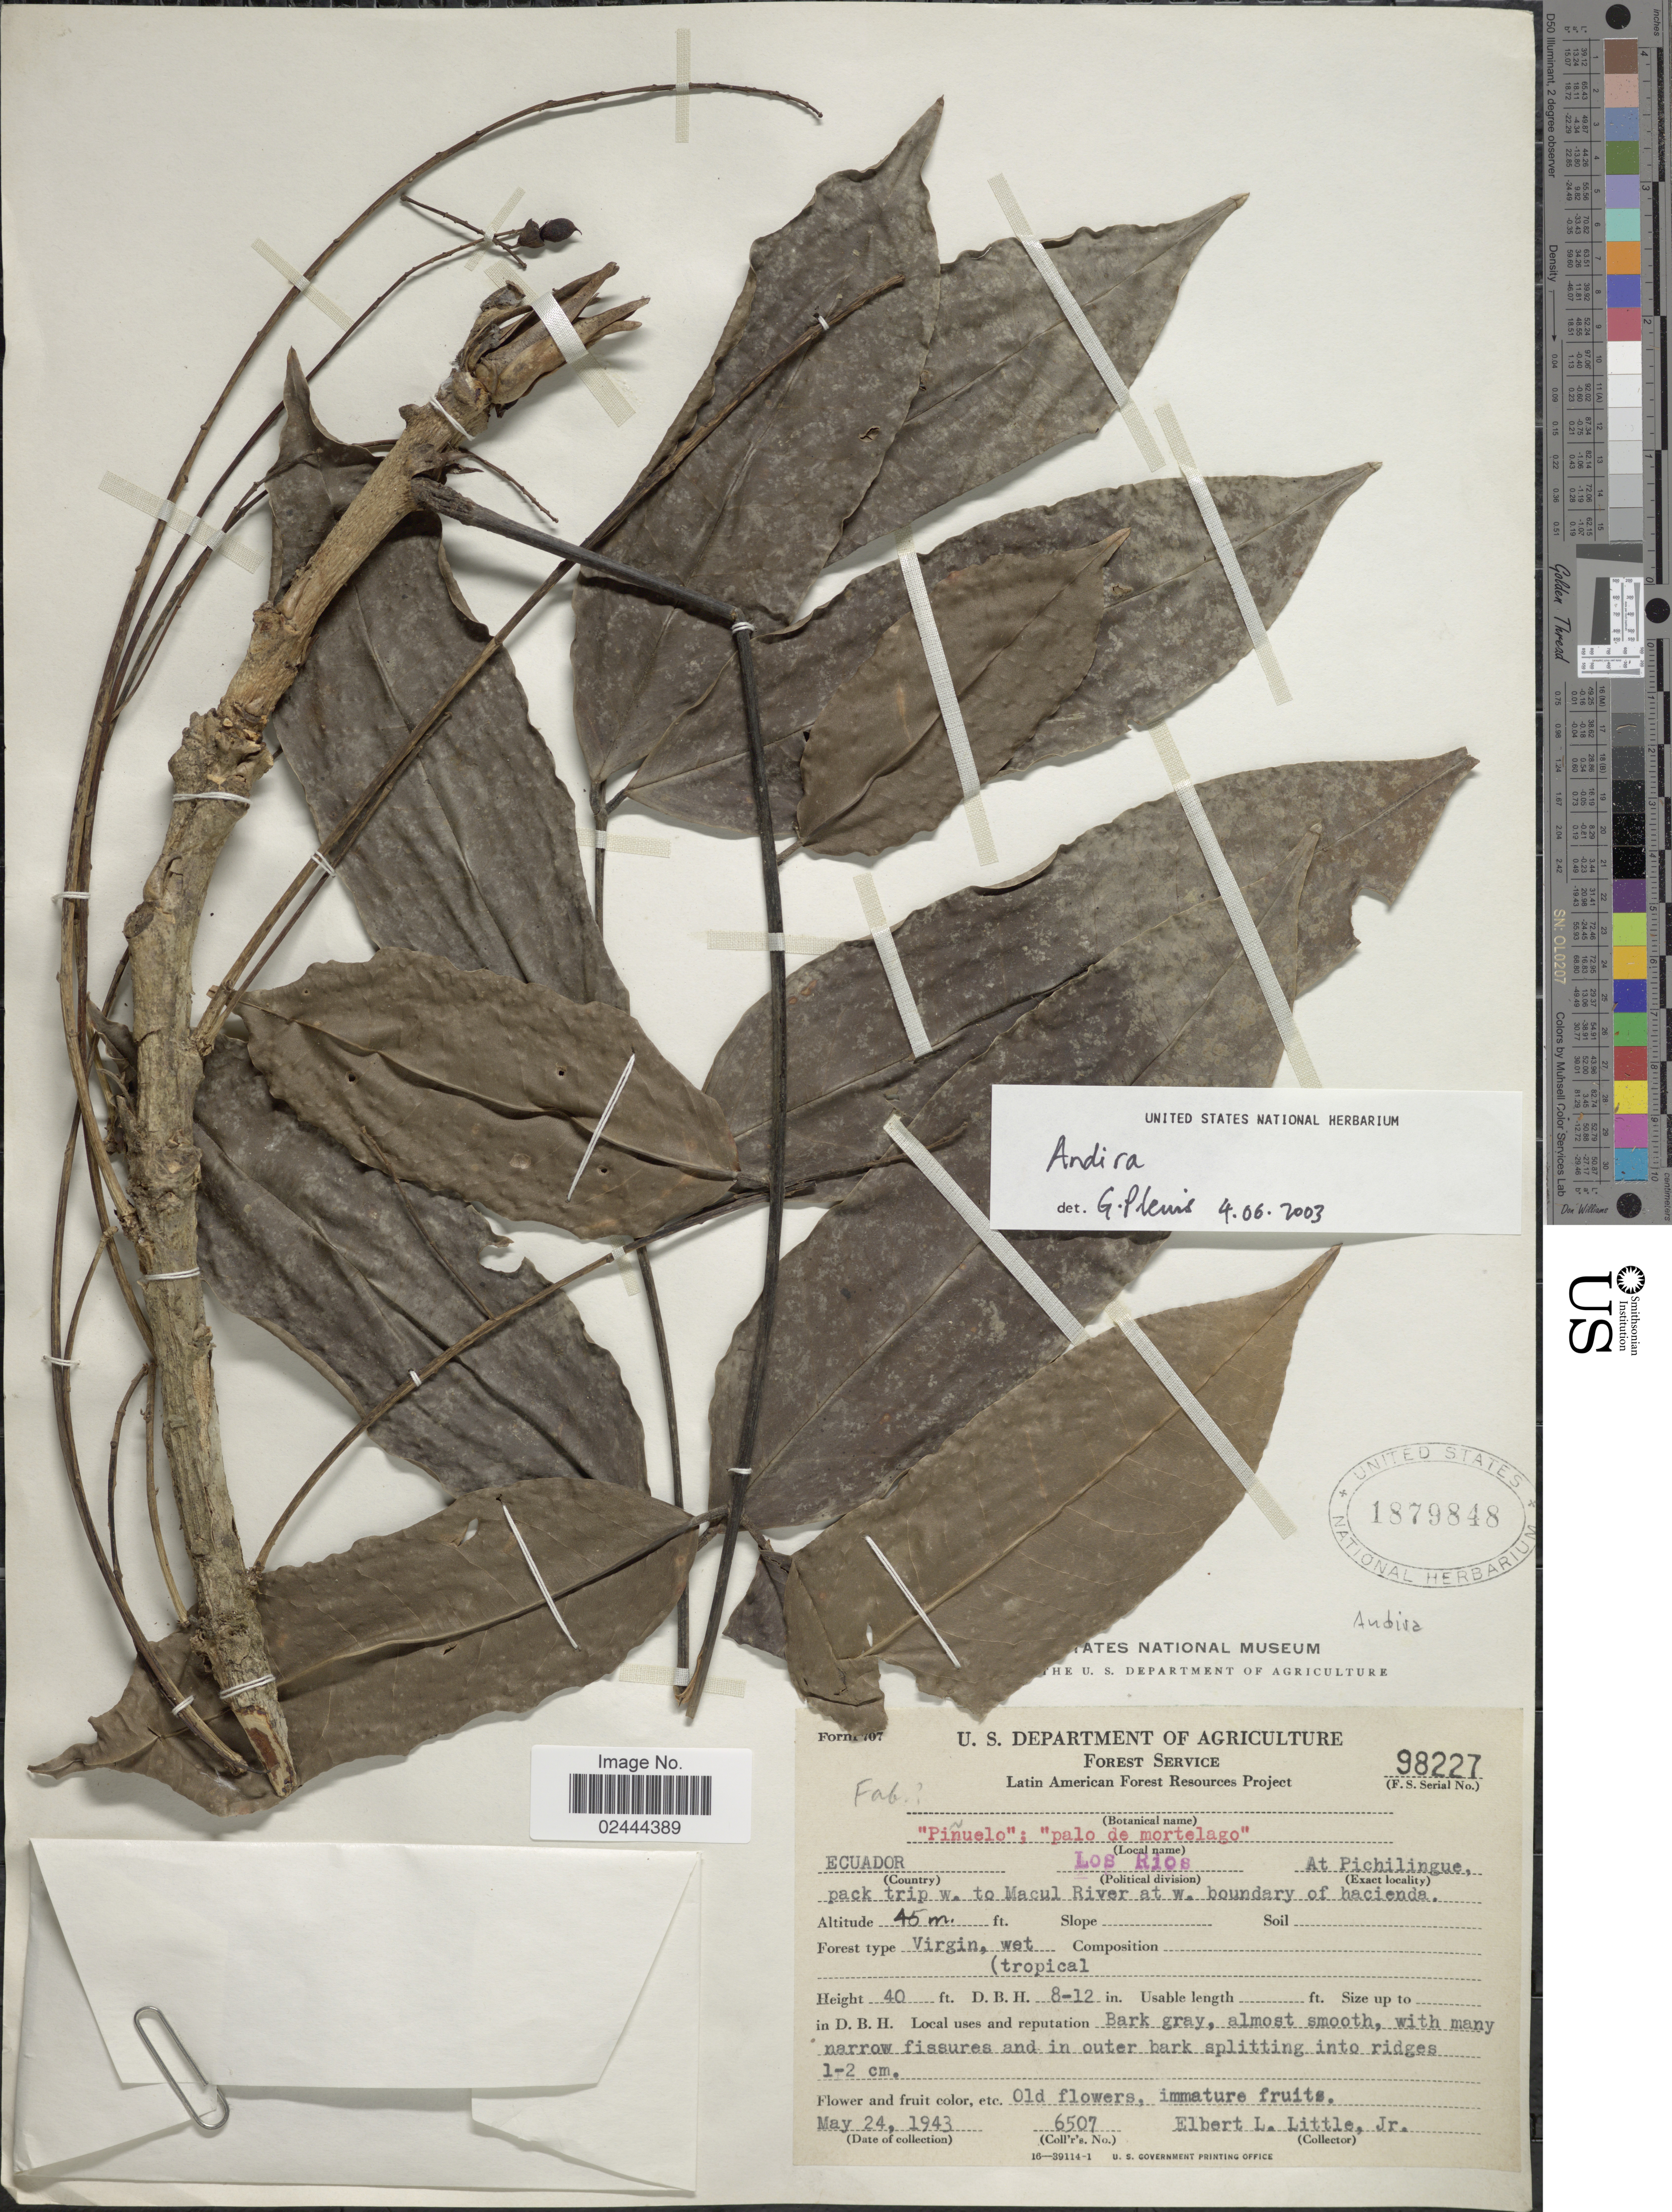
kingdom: Plantae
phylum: Tracheophyta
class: Magnoliopsida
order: Fabales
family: Fabaceae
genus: Andira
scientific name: Andira sp.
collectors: E. L. Little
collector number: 6507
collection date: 1943-05-24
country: Ecuador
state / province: Los Ríos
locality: Pichilingue, pack trip w to Macul River at w. boundary of hacienda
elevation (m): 45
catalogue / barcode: US 1879848